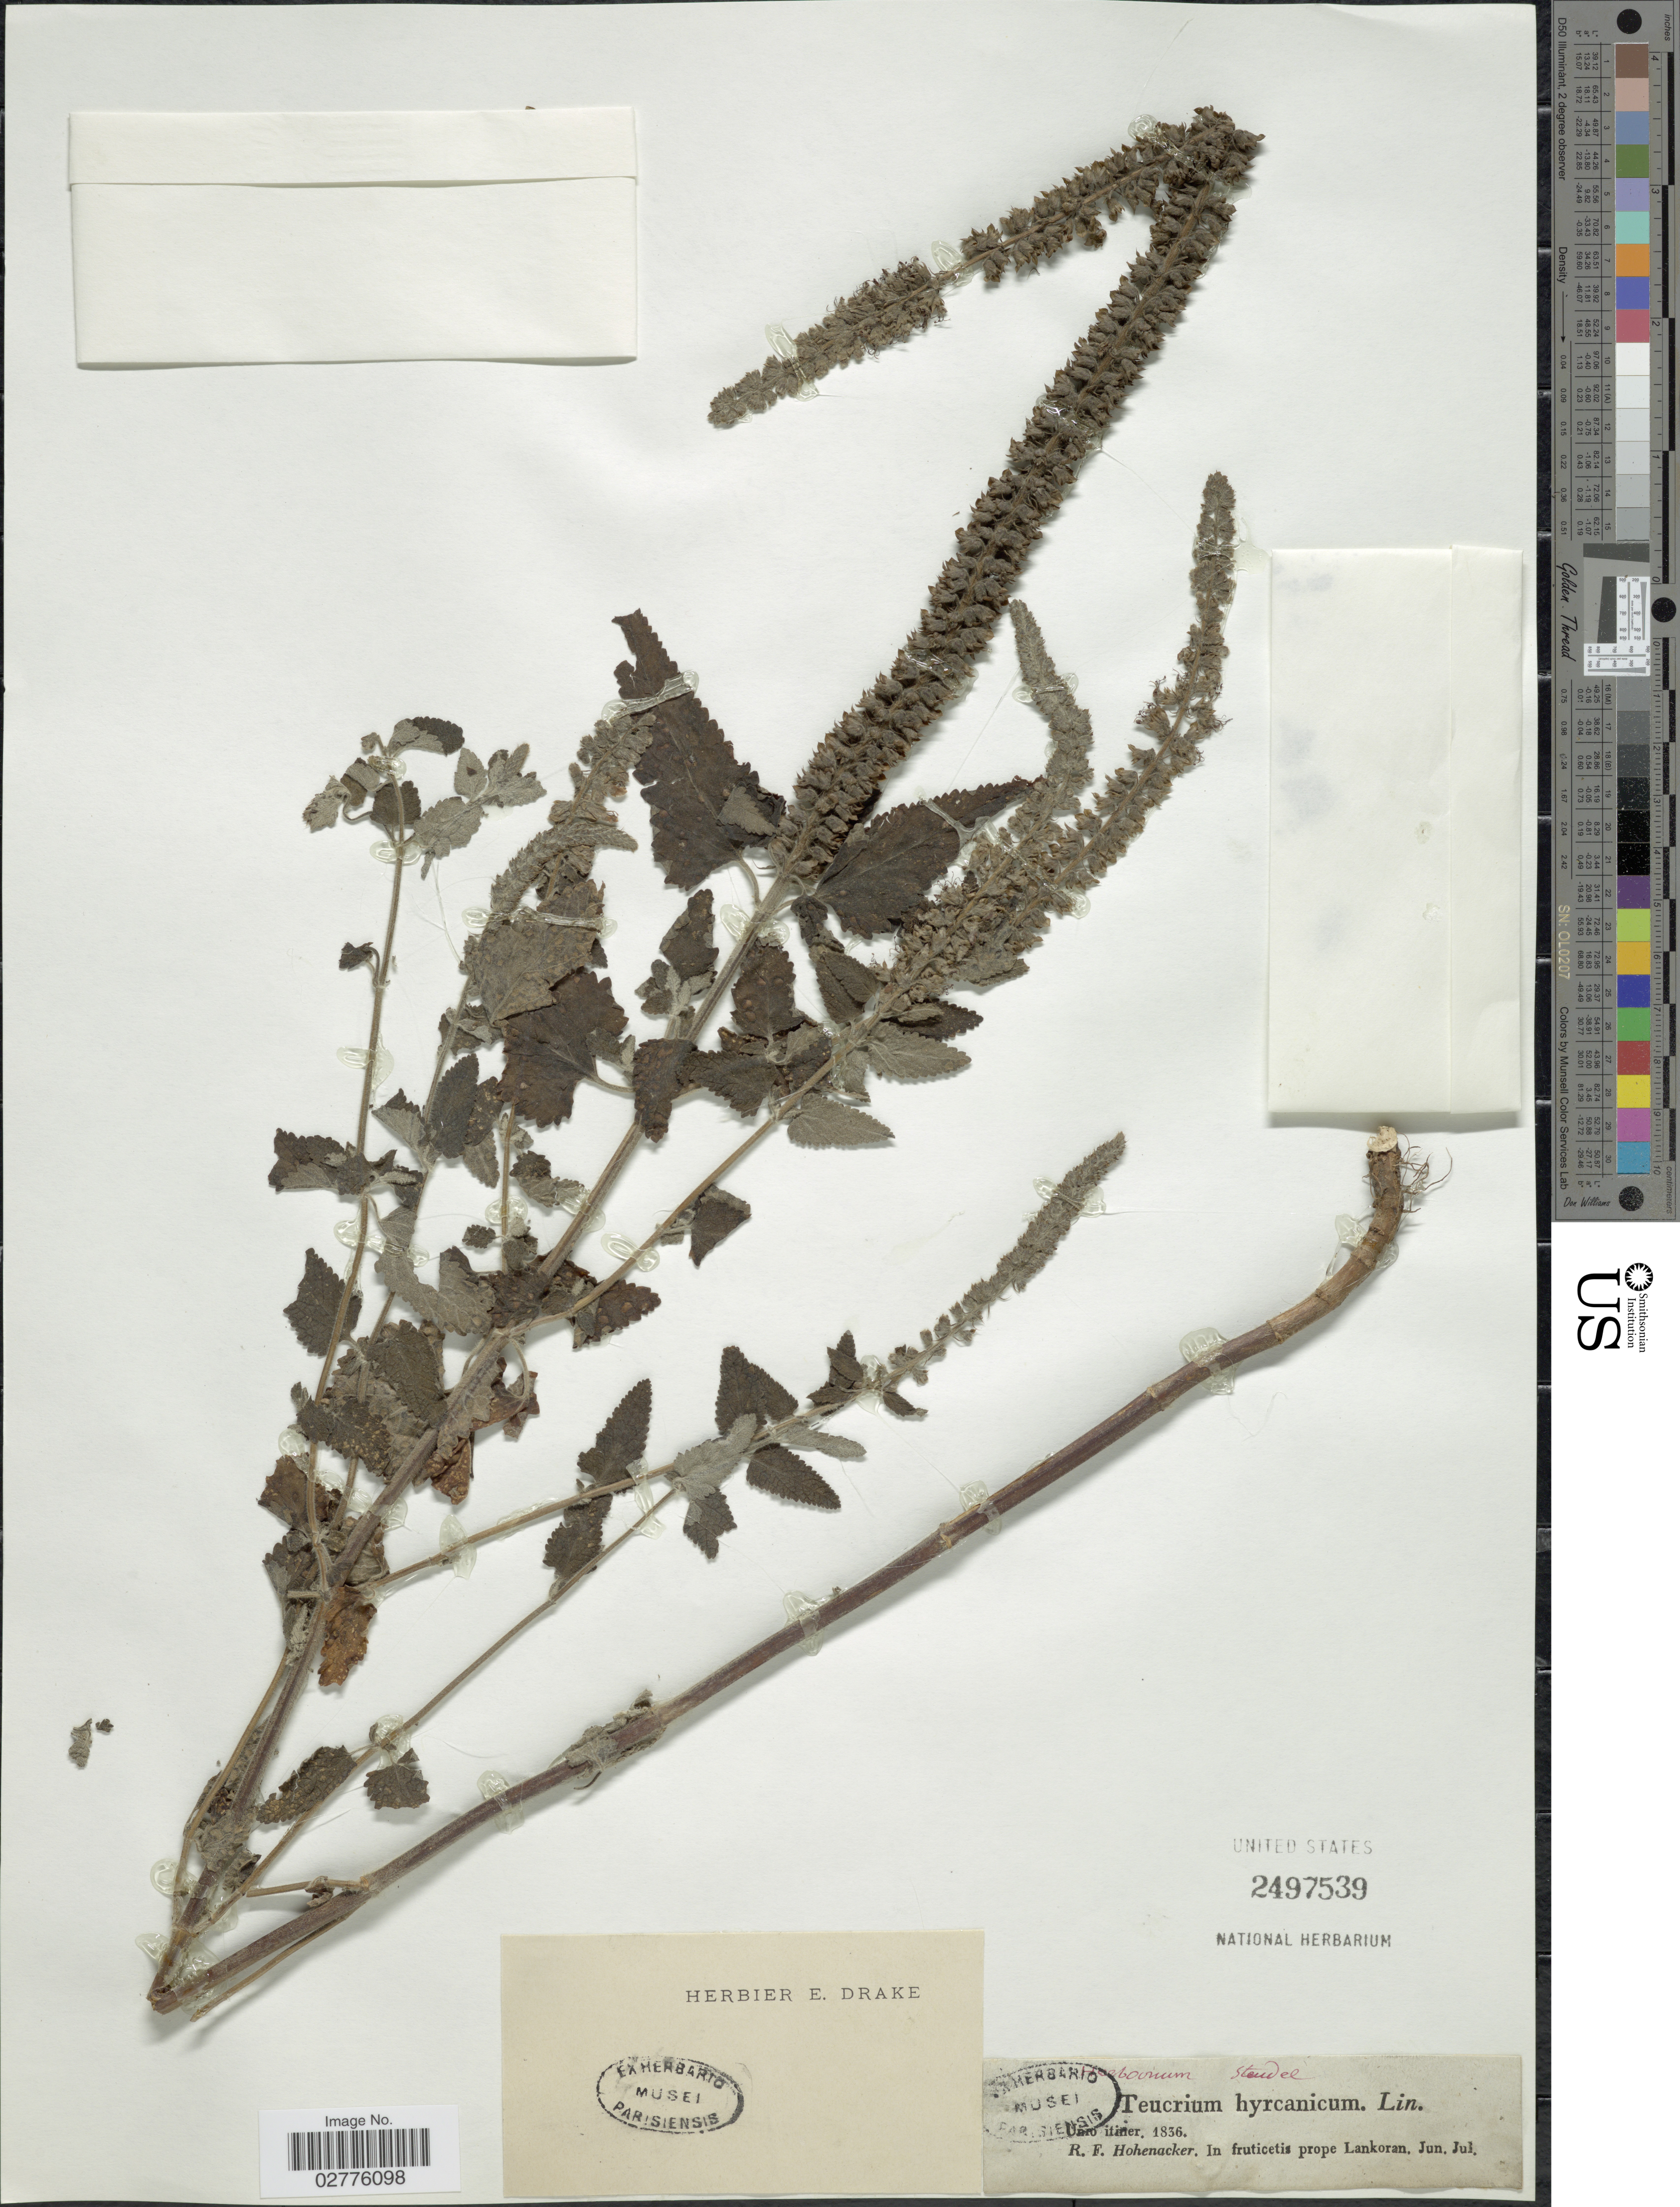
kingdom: Plantae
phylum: Tracheophyta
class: Magnoliopsida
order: Lamiales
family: Lamiaceae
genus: Teucrium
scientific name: Teucrium hyrcanicum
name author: Steud.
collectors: R. F. Hohenacker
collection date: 1836-06/1836-07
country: Azerbaijan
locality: Prope Lankoran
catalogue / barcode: US 2497539